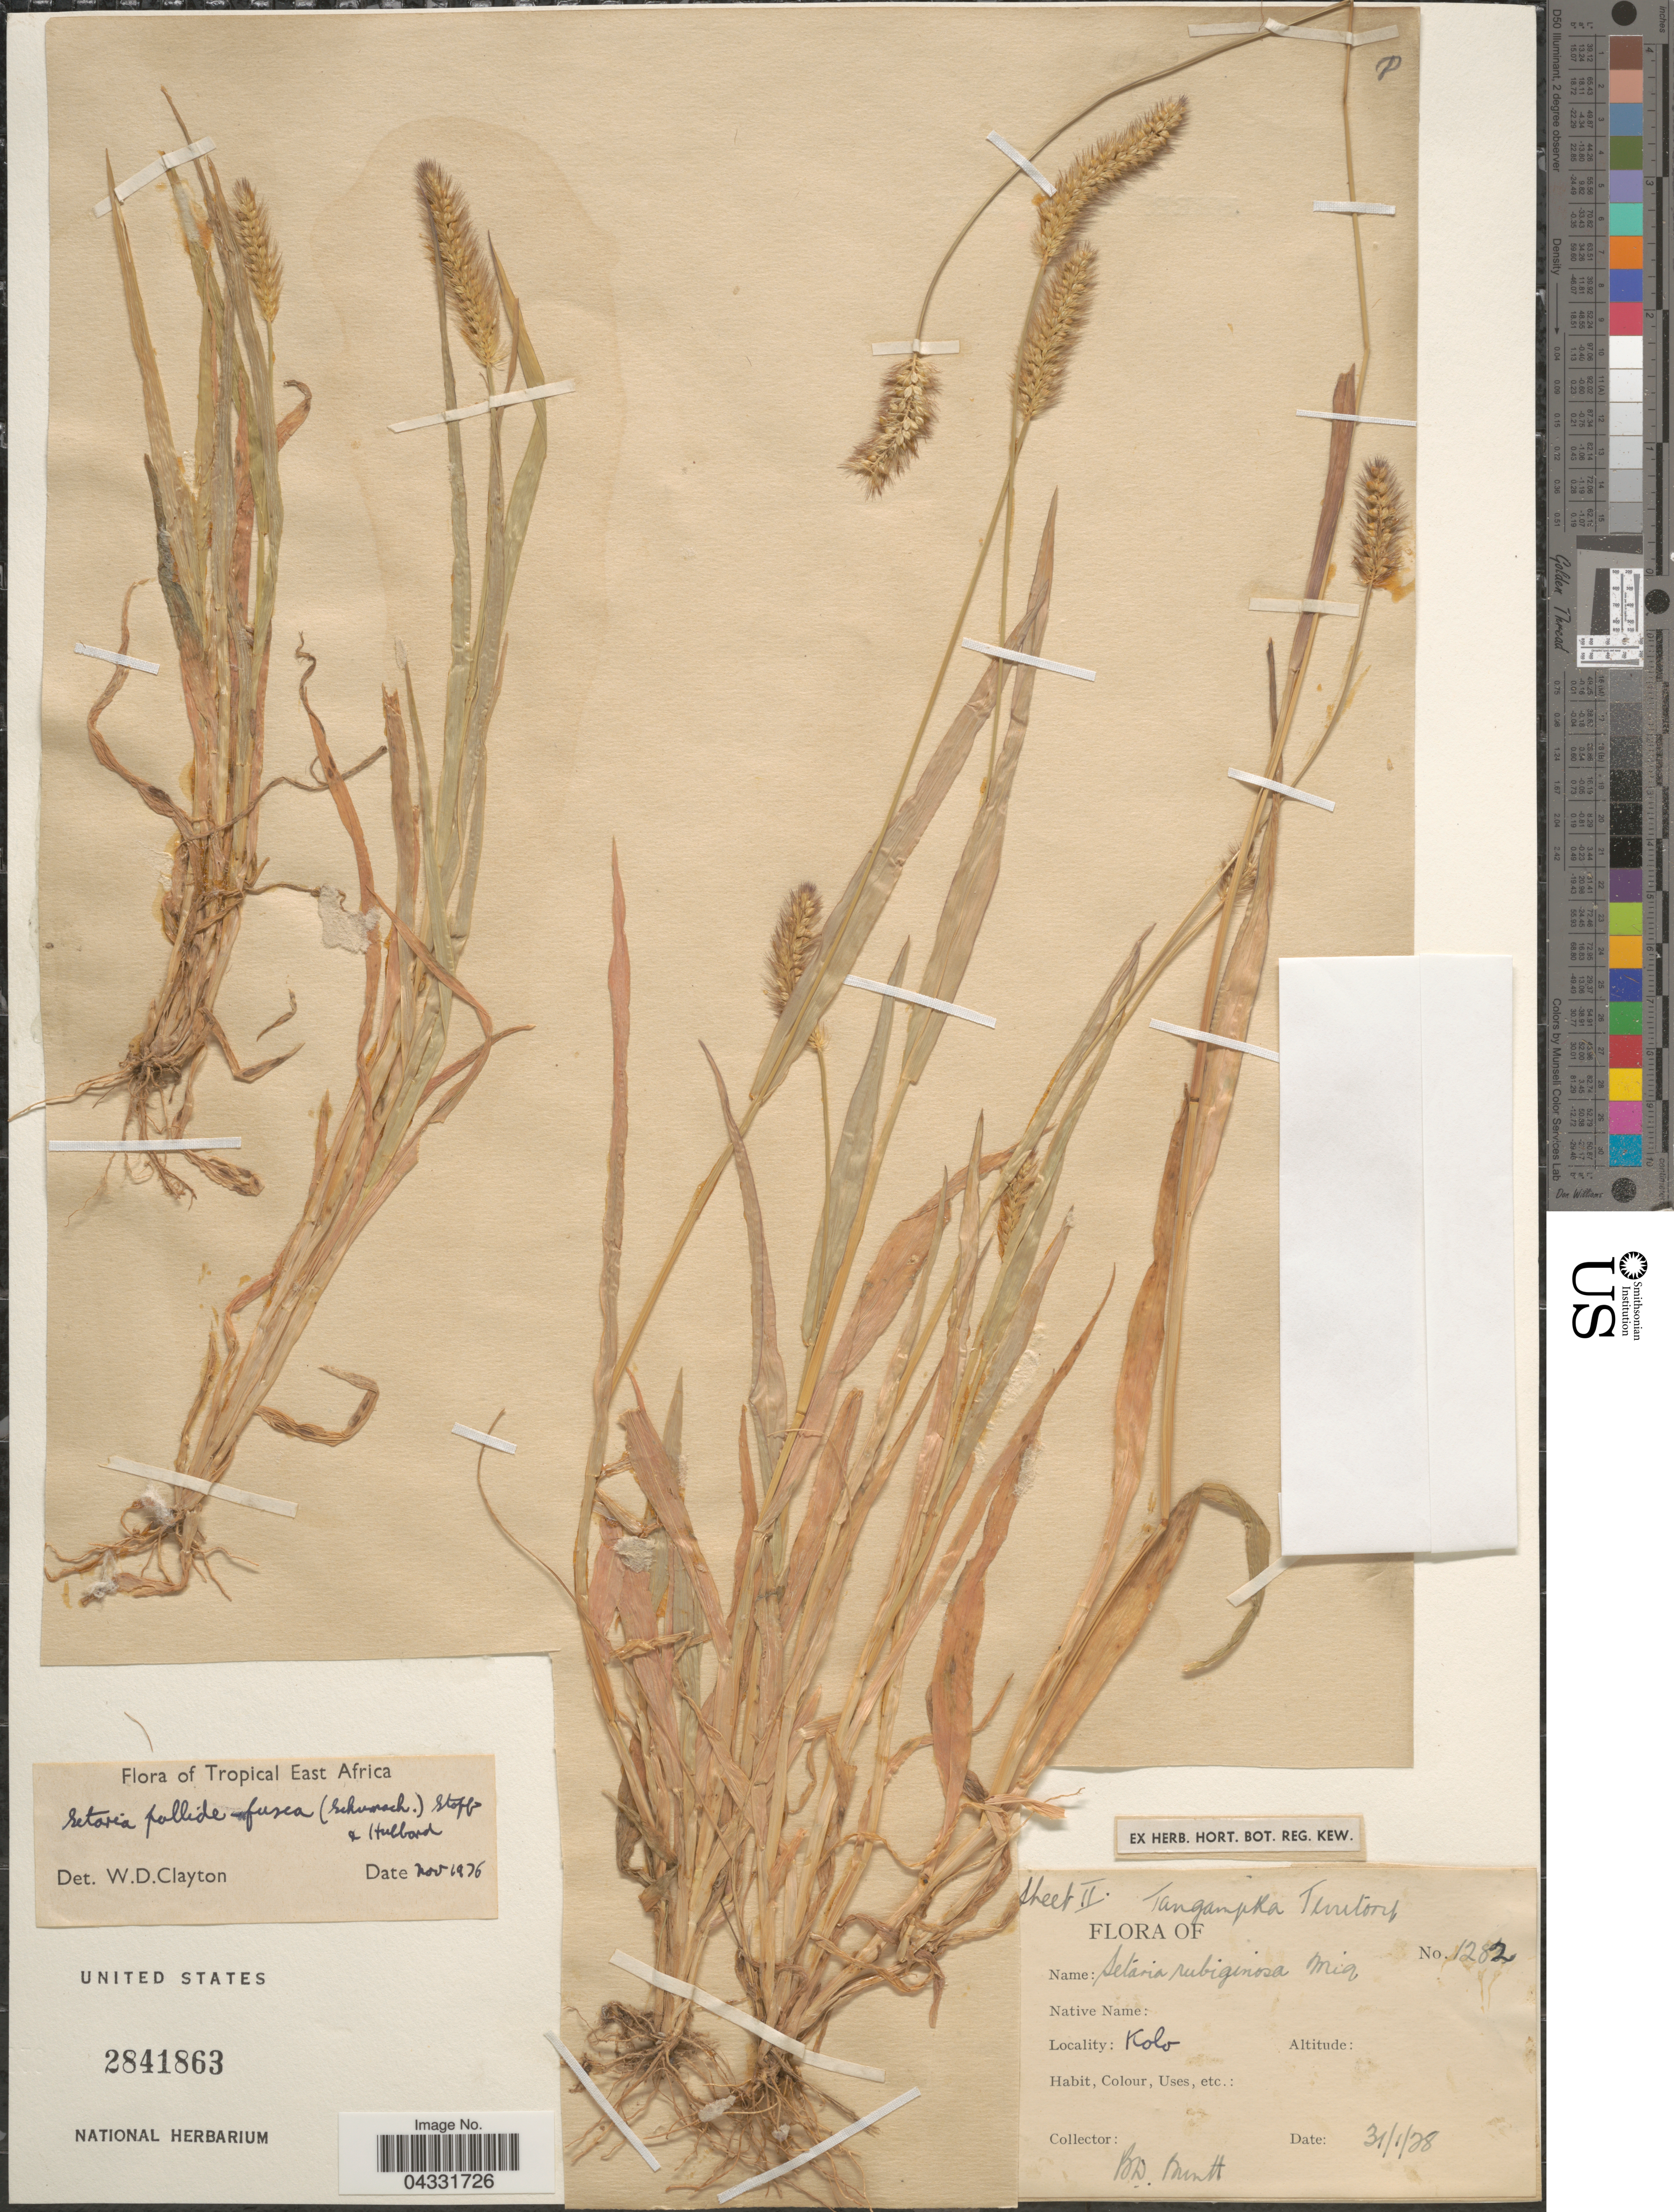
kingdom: Plantae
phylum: Tracheophyta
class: Liliopsida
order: Poales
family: Poaceae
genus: Setaria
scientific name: Setaria pallide-fusca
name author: (Schumach.) Stapf & C.E. Hubb.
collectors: B. D. Burtt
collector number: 1282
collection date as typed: Transcribed d/m/y: 31/1/28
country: Tanzania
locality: Tanganyika Territory. Kolo.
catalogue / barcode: US 2841863